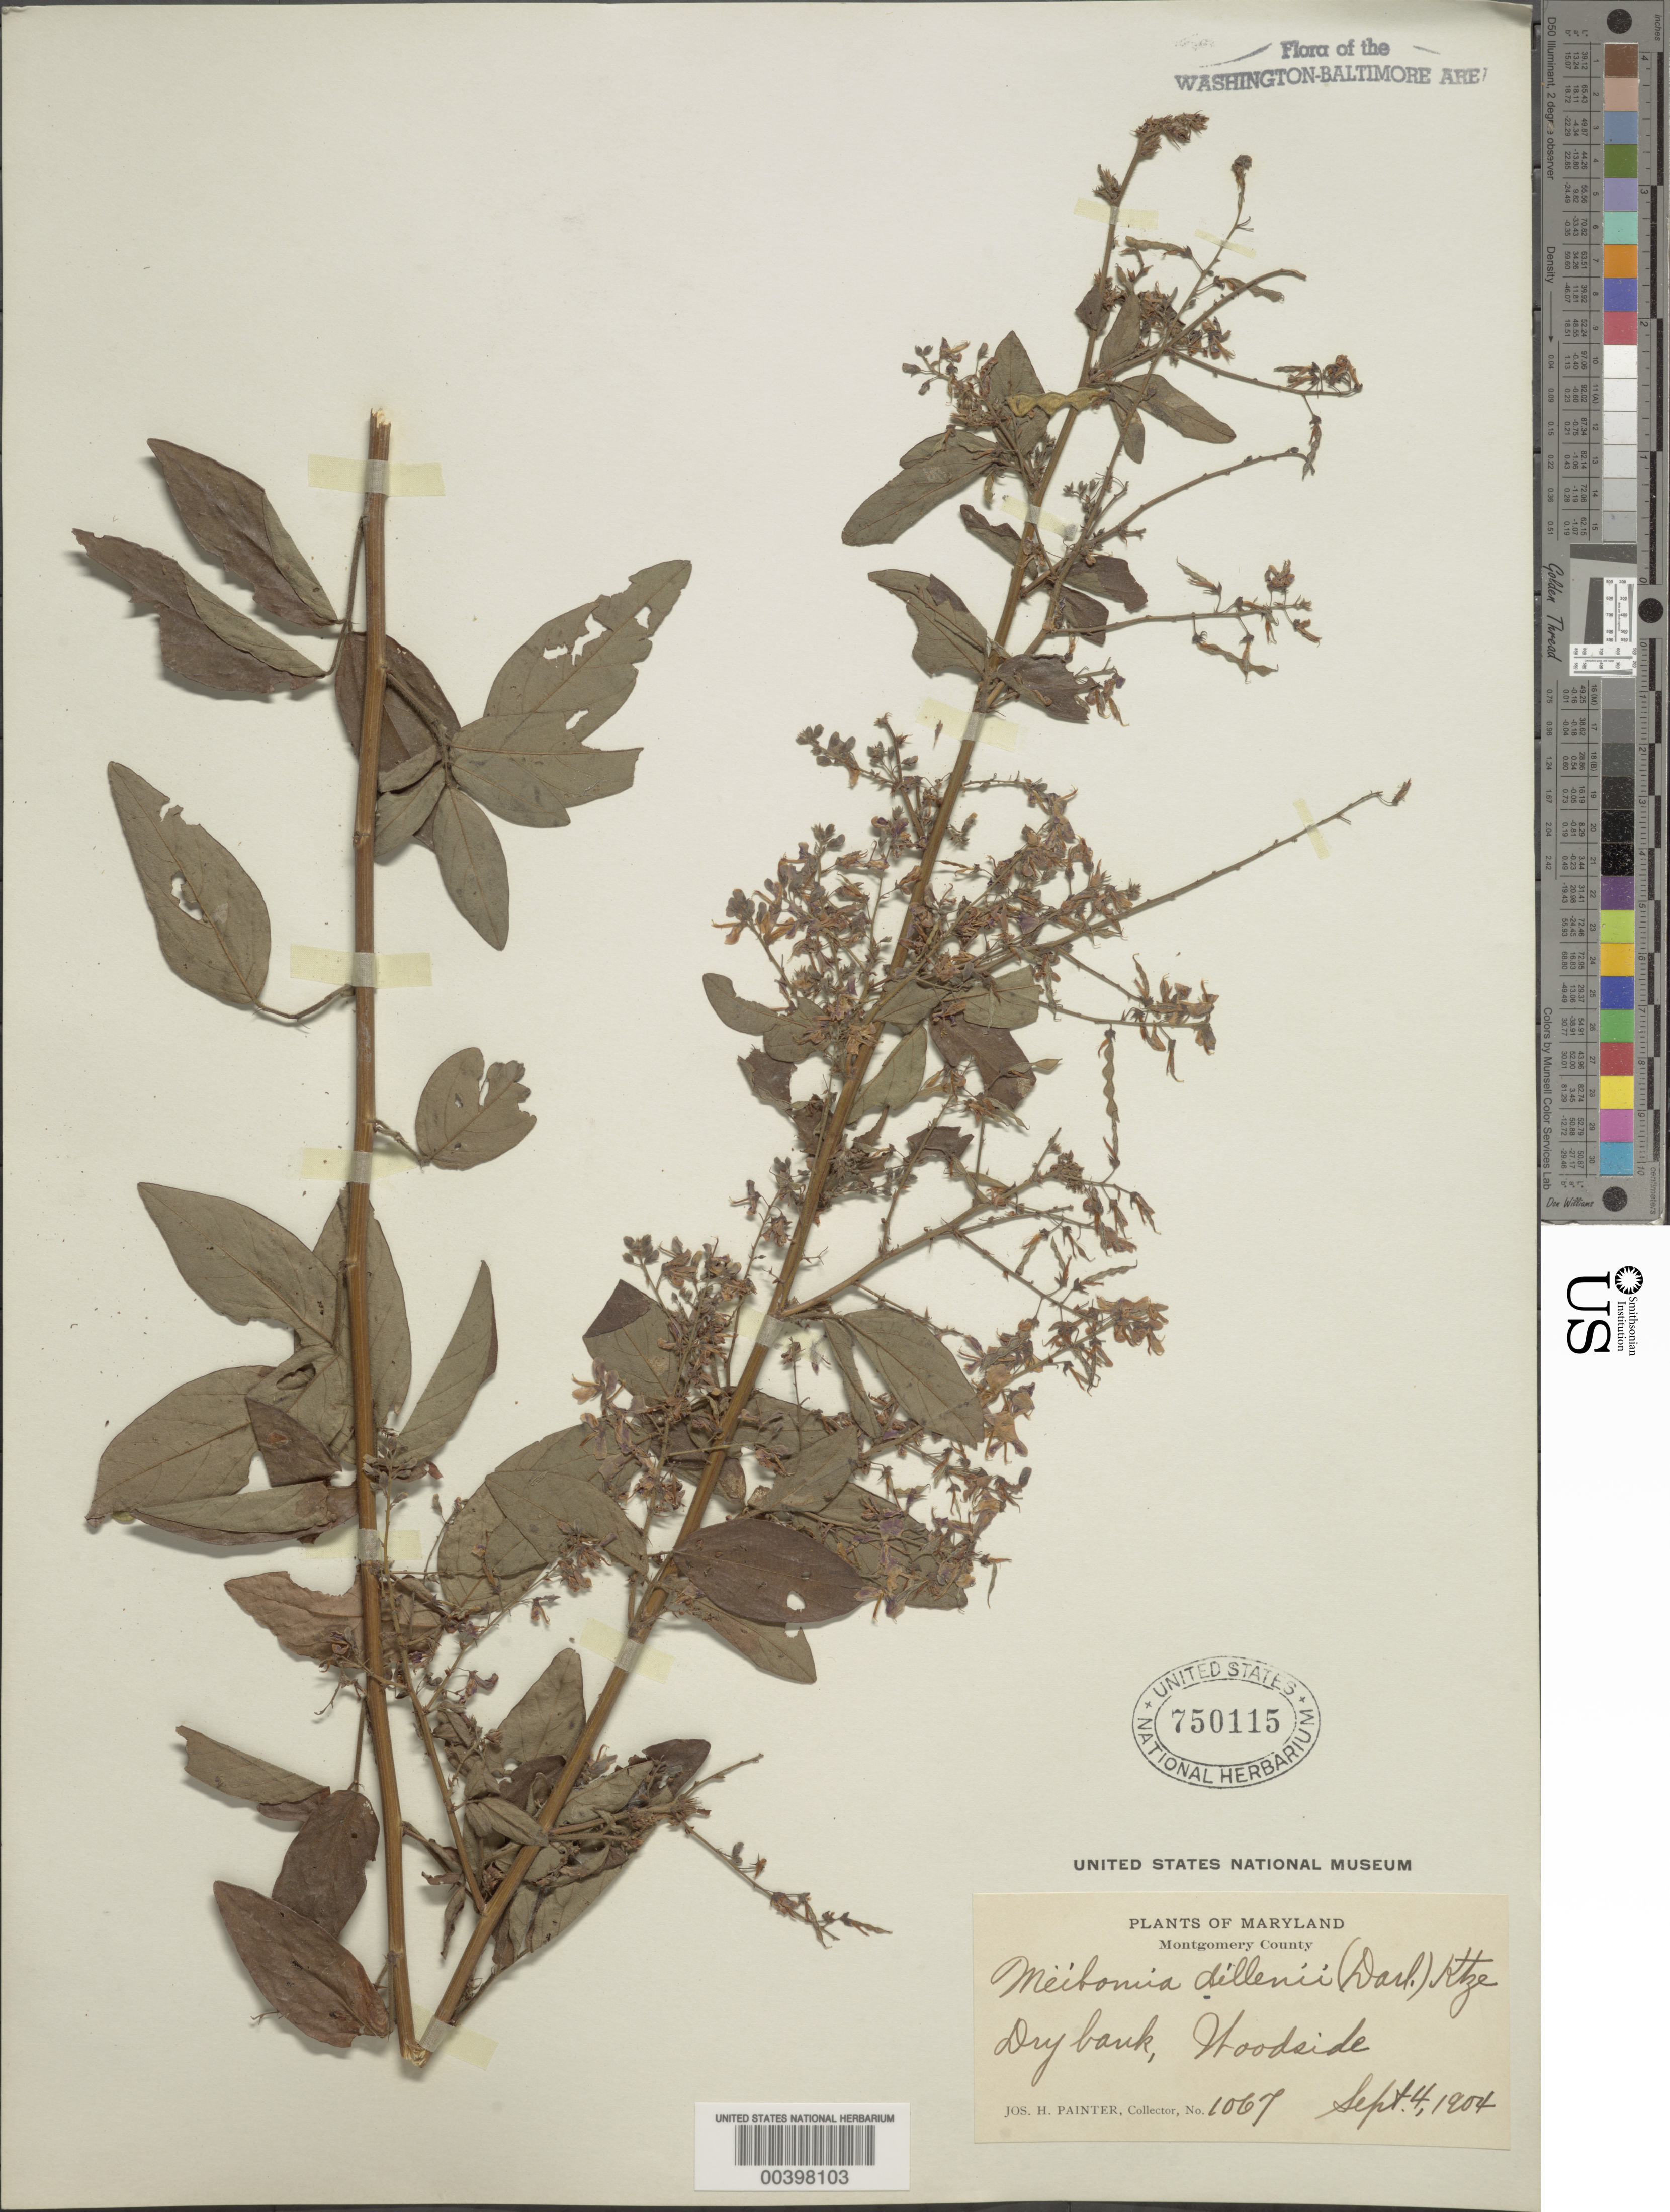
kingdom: Plantae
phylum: Tracheophyta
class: Magnoliopsida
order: Fabales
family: Fabaceae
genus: Desmodium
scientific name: Desmodium glabellum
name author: (Michx.) DC.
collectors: J. H. Painter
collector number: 1067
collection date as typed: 04 Sep 1904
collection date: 1904-09-04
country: United States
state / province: Maryland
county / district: Montgomery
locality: Woodside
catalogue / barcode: US 750115